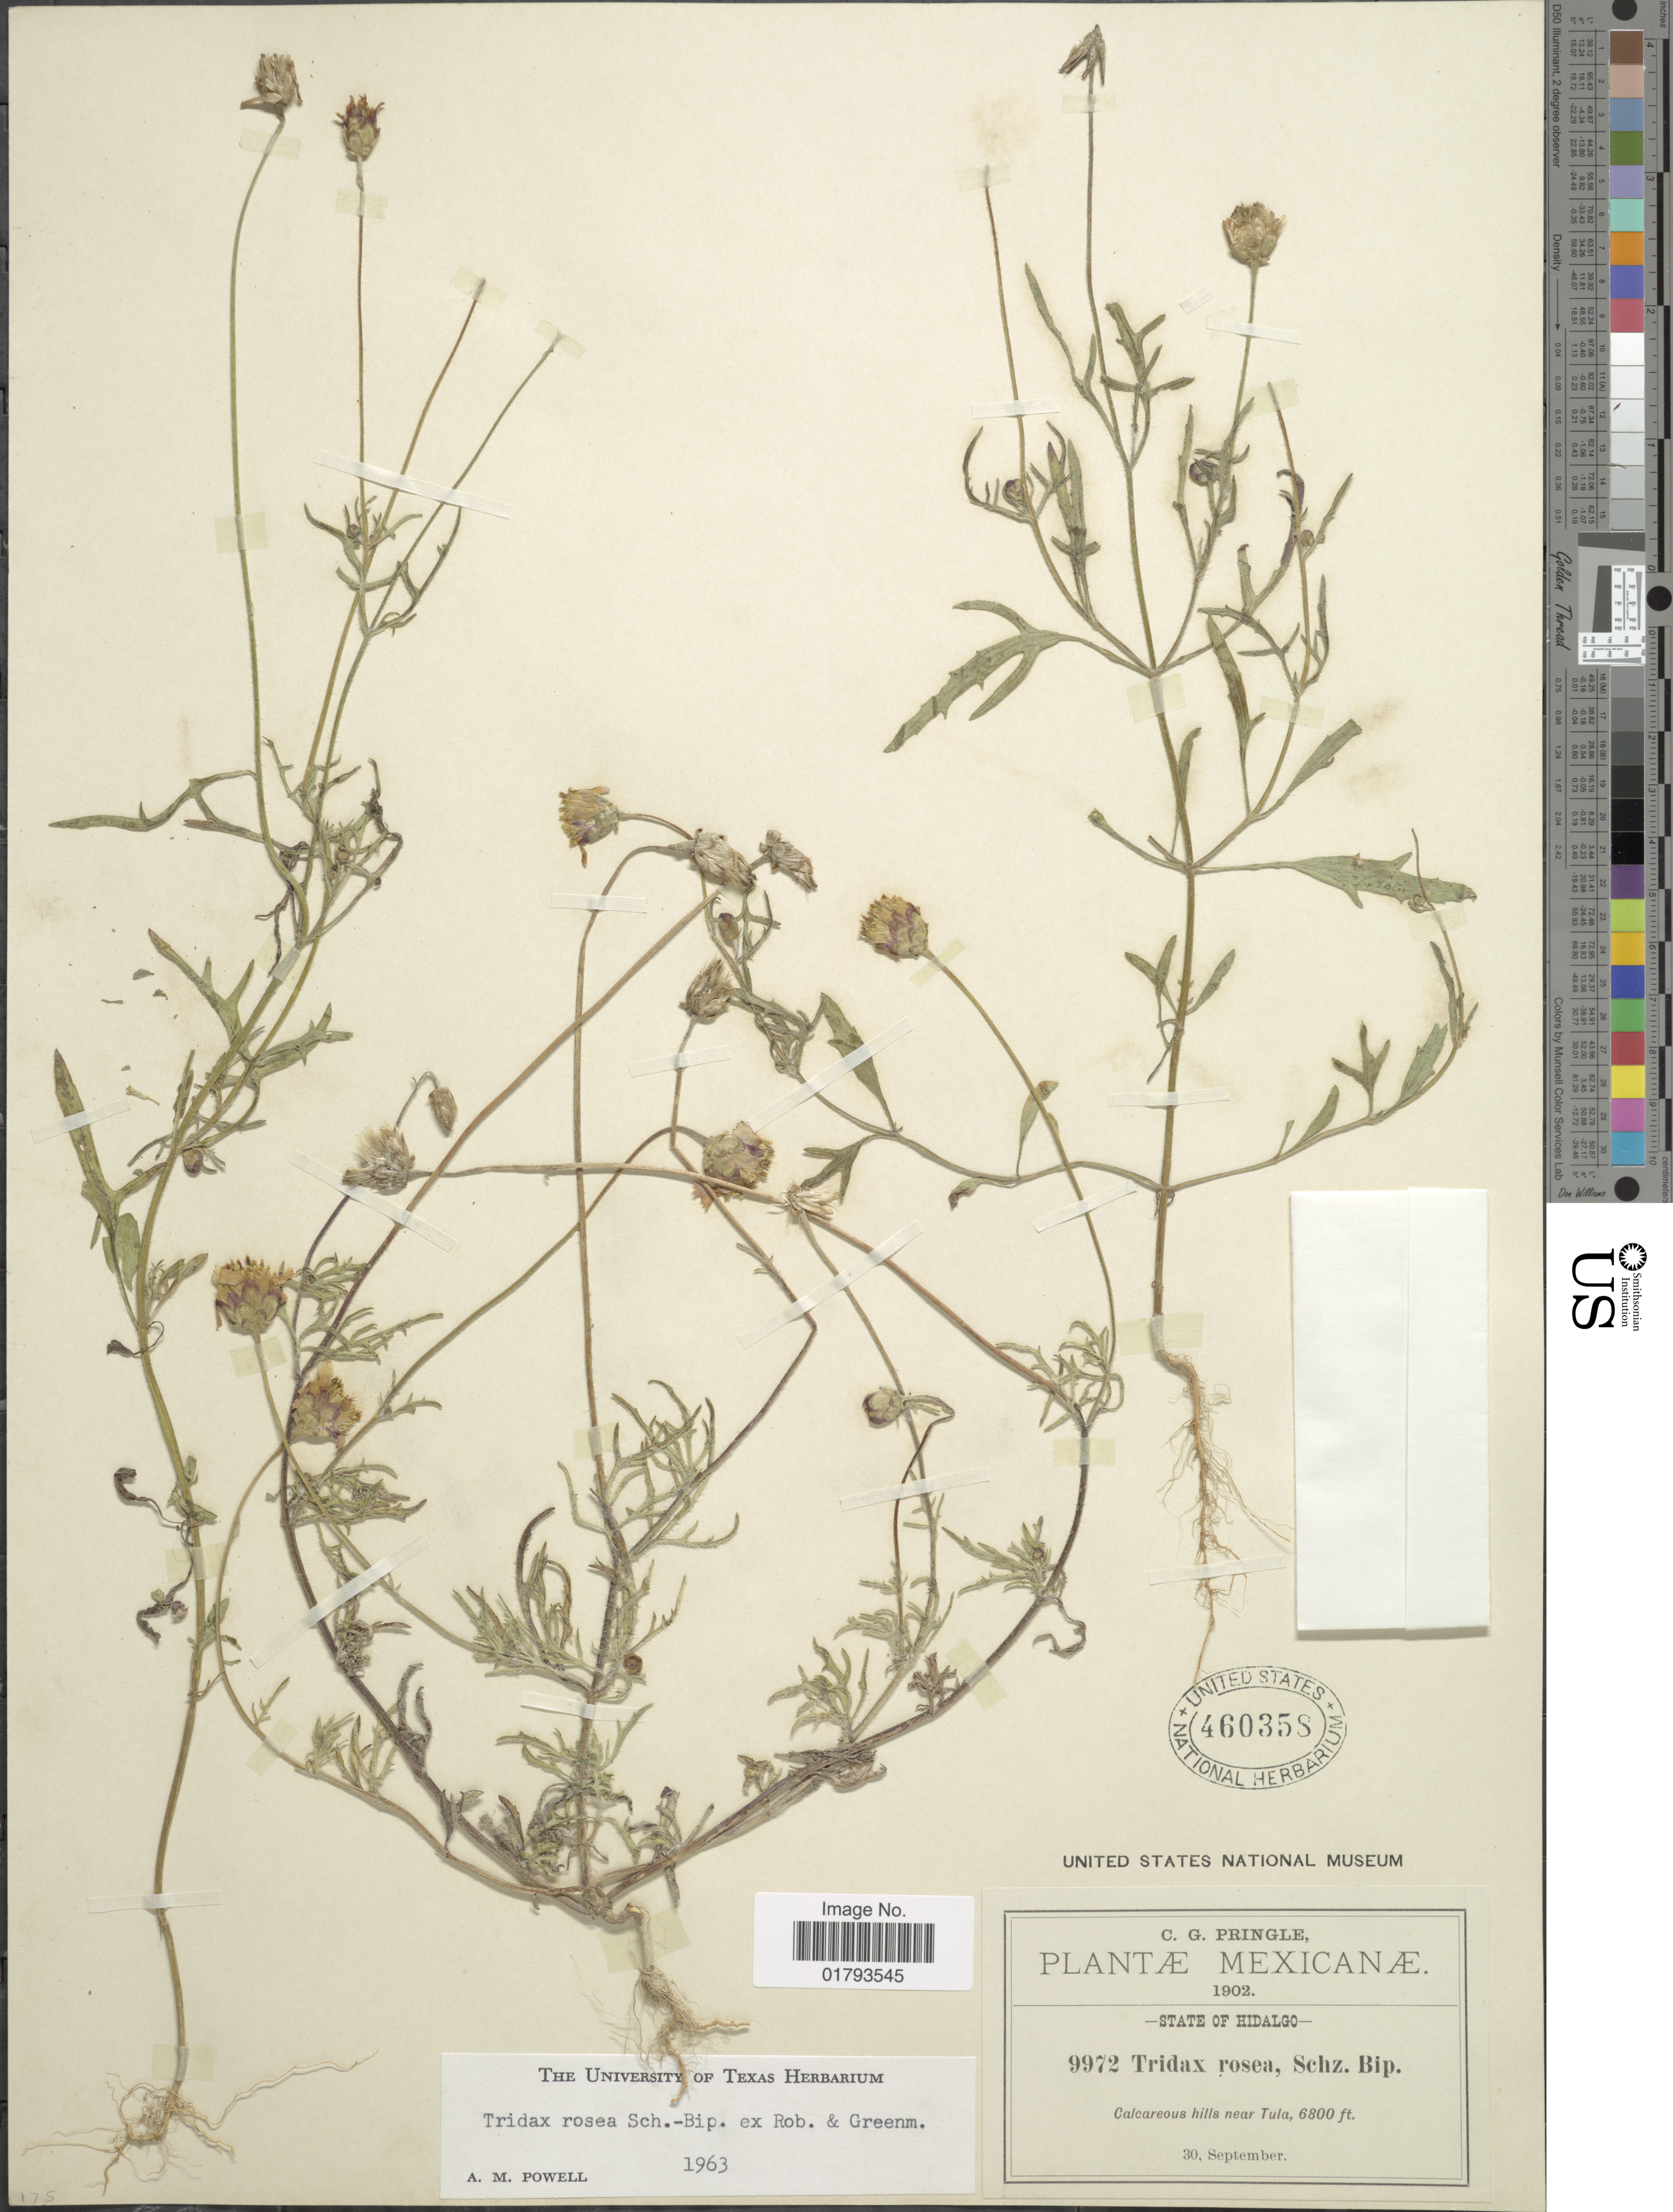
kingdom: Plantae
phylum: Tracheophyta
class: Magnoliopsida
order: Asterales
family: Asteraceae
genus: Tridax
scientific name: Tridax rosea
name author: Sch. Bip. ex B.L. Rob. & Greenm.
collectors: C. G. Pringle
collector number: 9972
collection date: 1902-09-30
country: Mexico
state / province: Hidalgo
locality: Calcareous hillside near Tula.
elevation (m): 2073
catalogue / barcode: US 460358